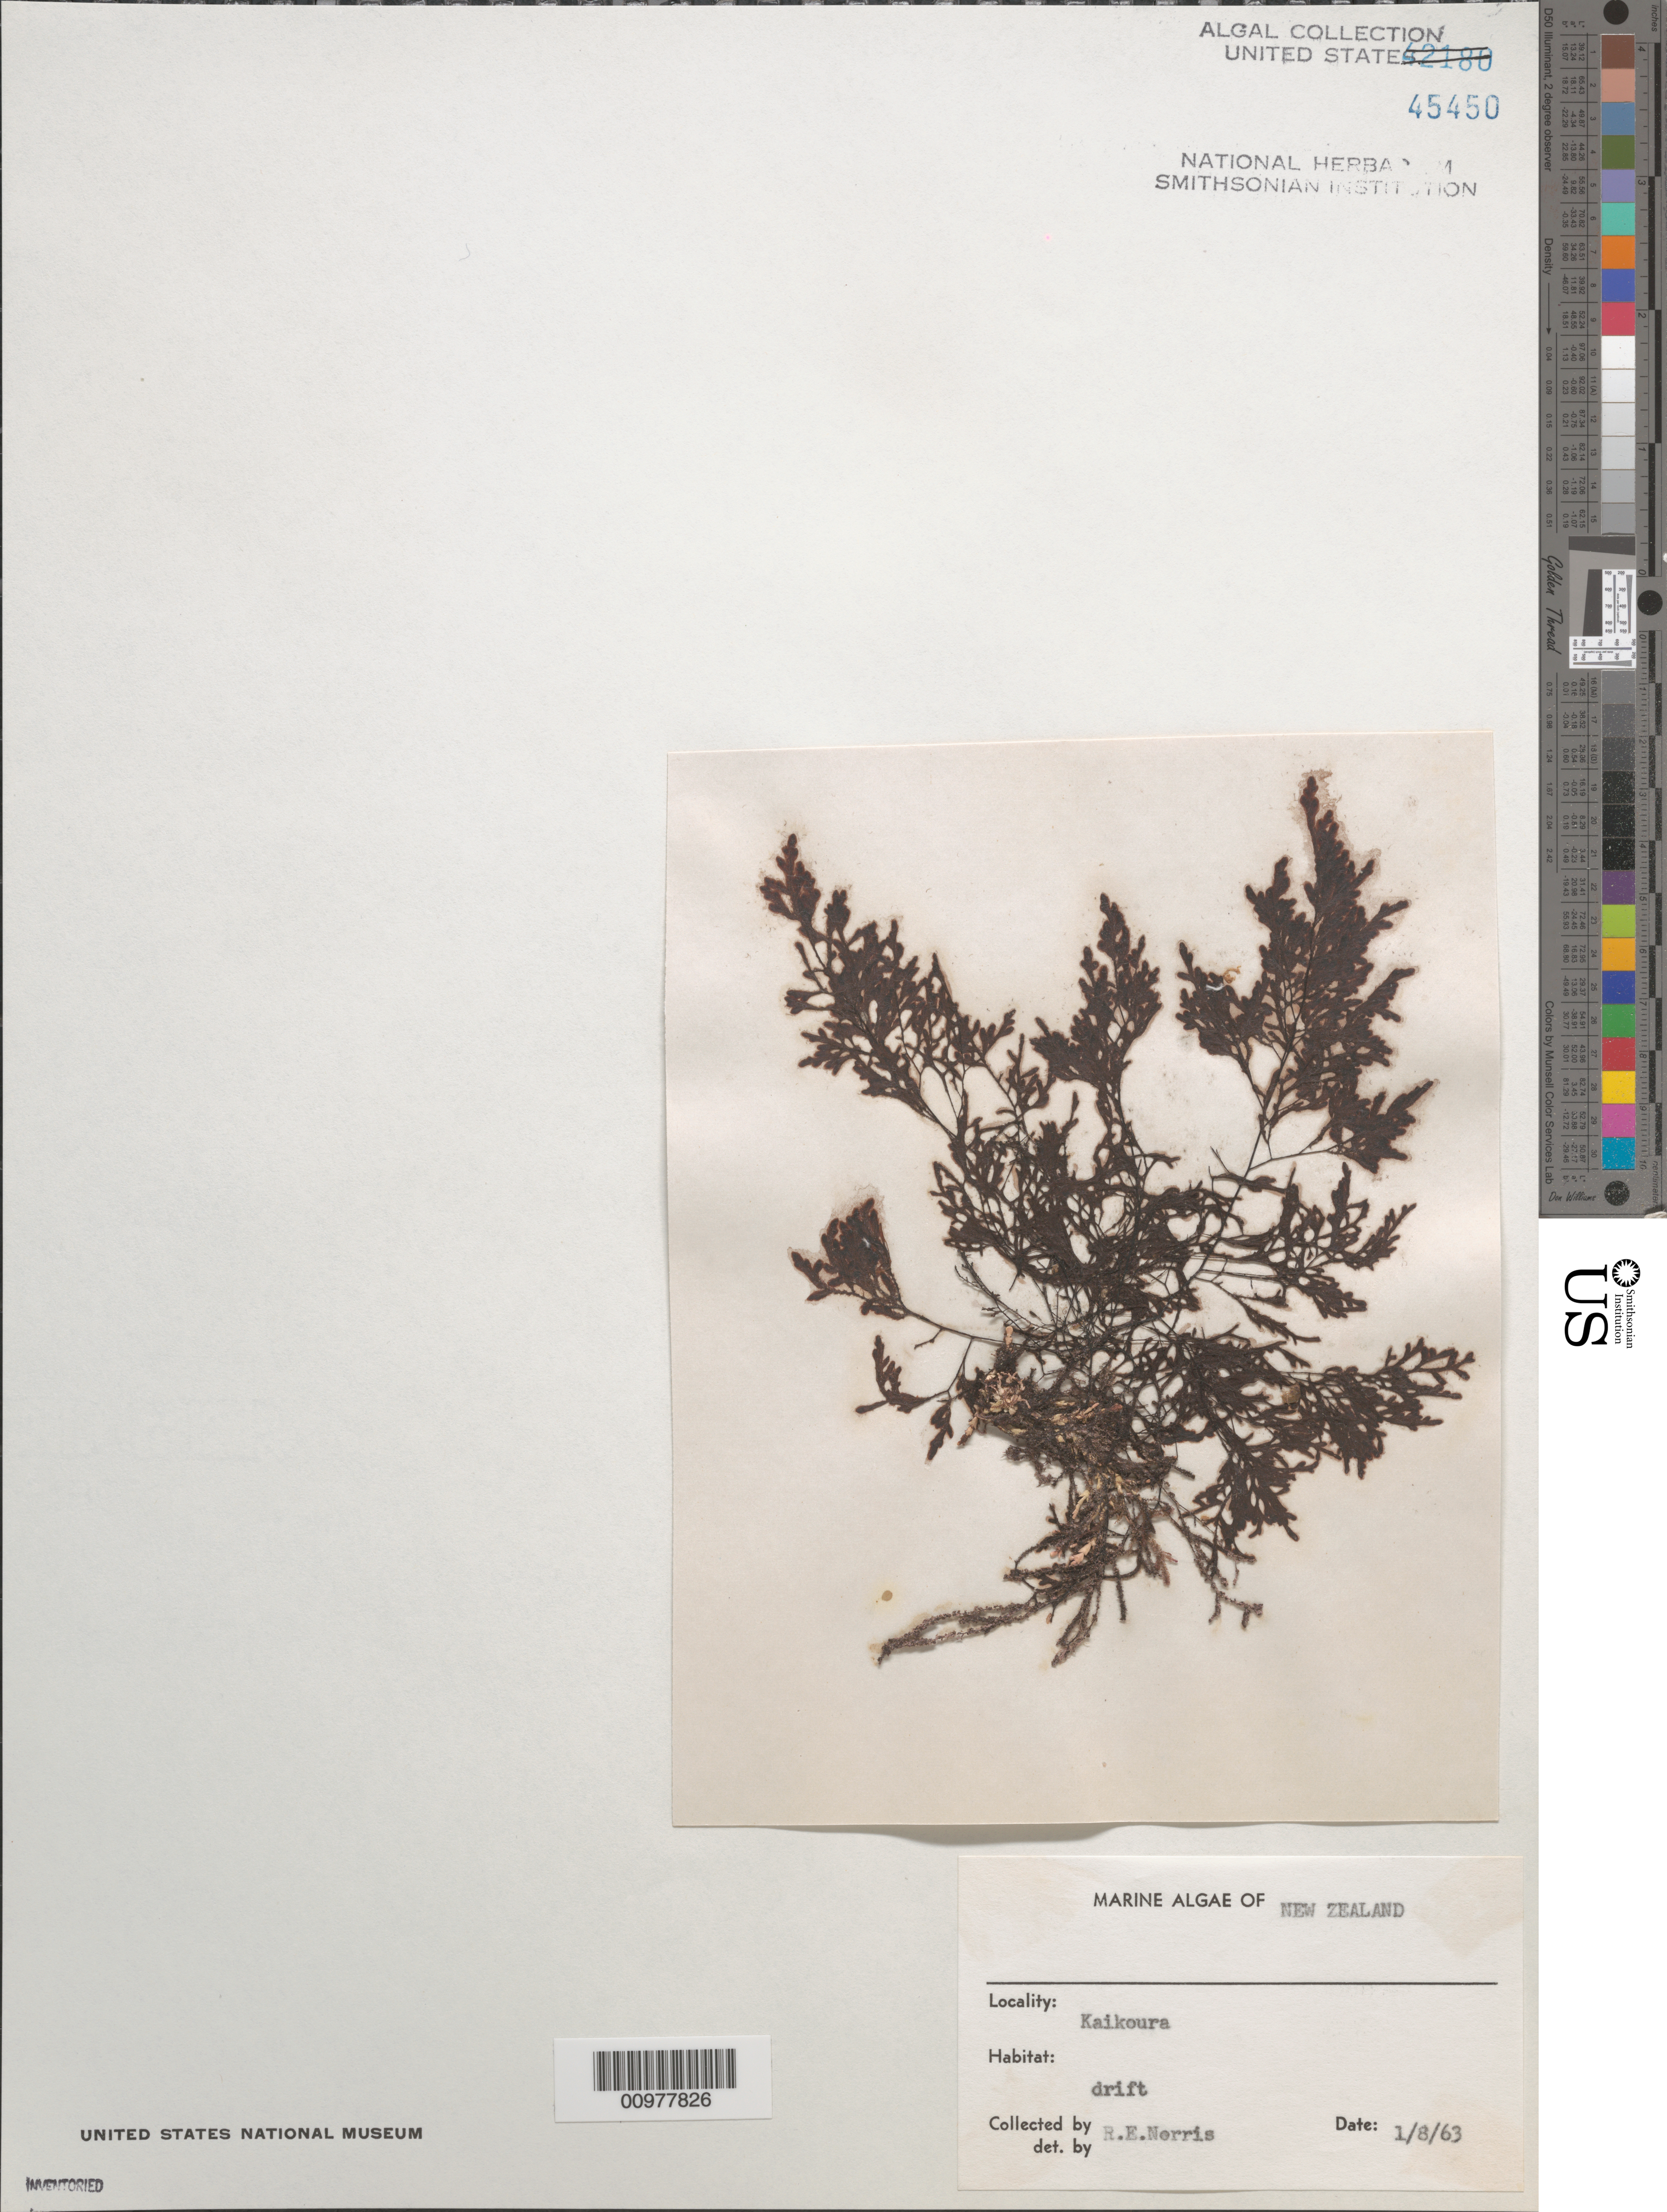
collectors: R. E. Norris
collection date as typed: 08 Jan 1963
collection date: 1963-01-08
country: New Zealand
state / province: Canterbury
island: South Island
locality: Kaikoura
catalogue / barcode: US 45450